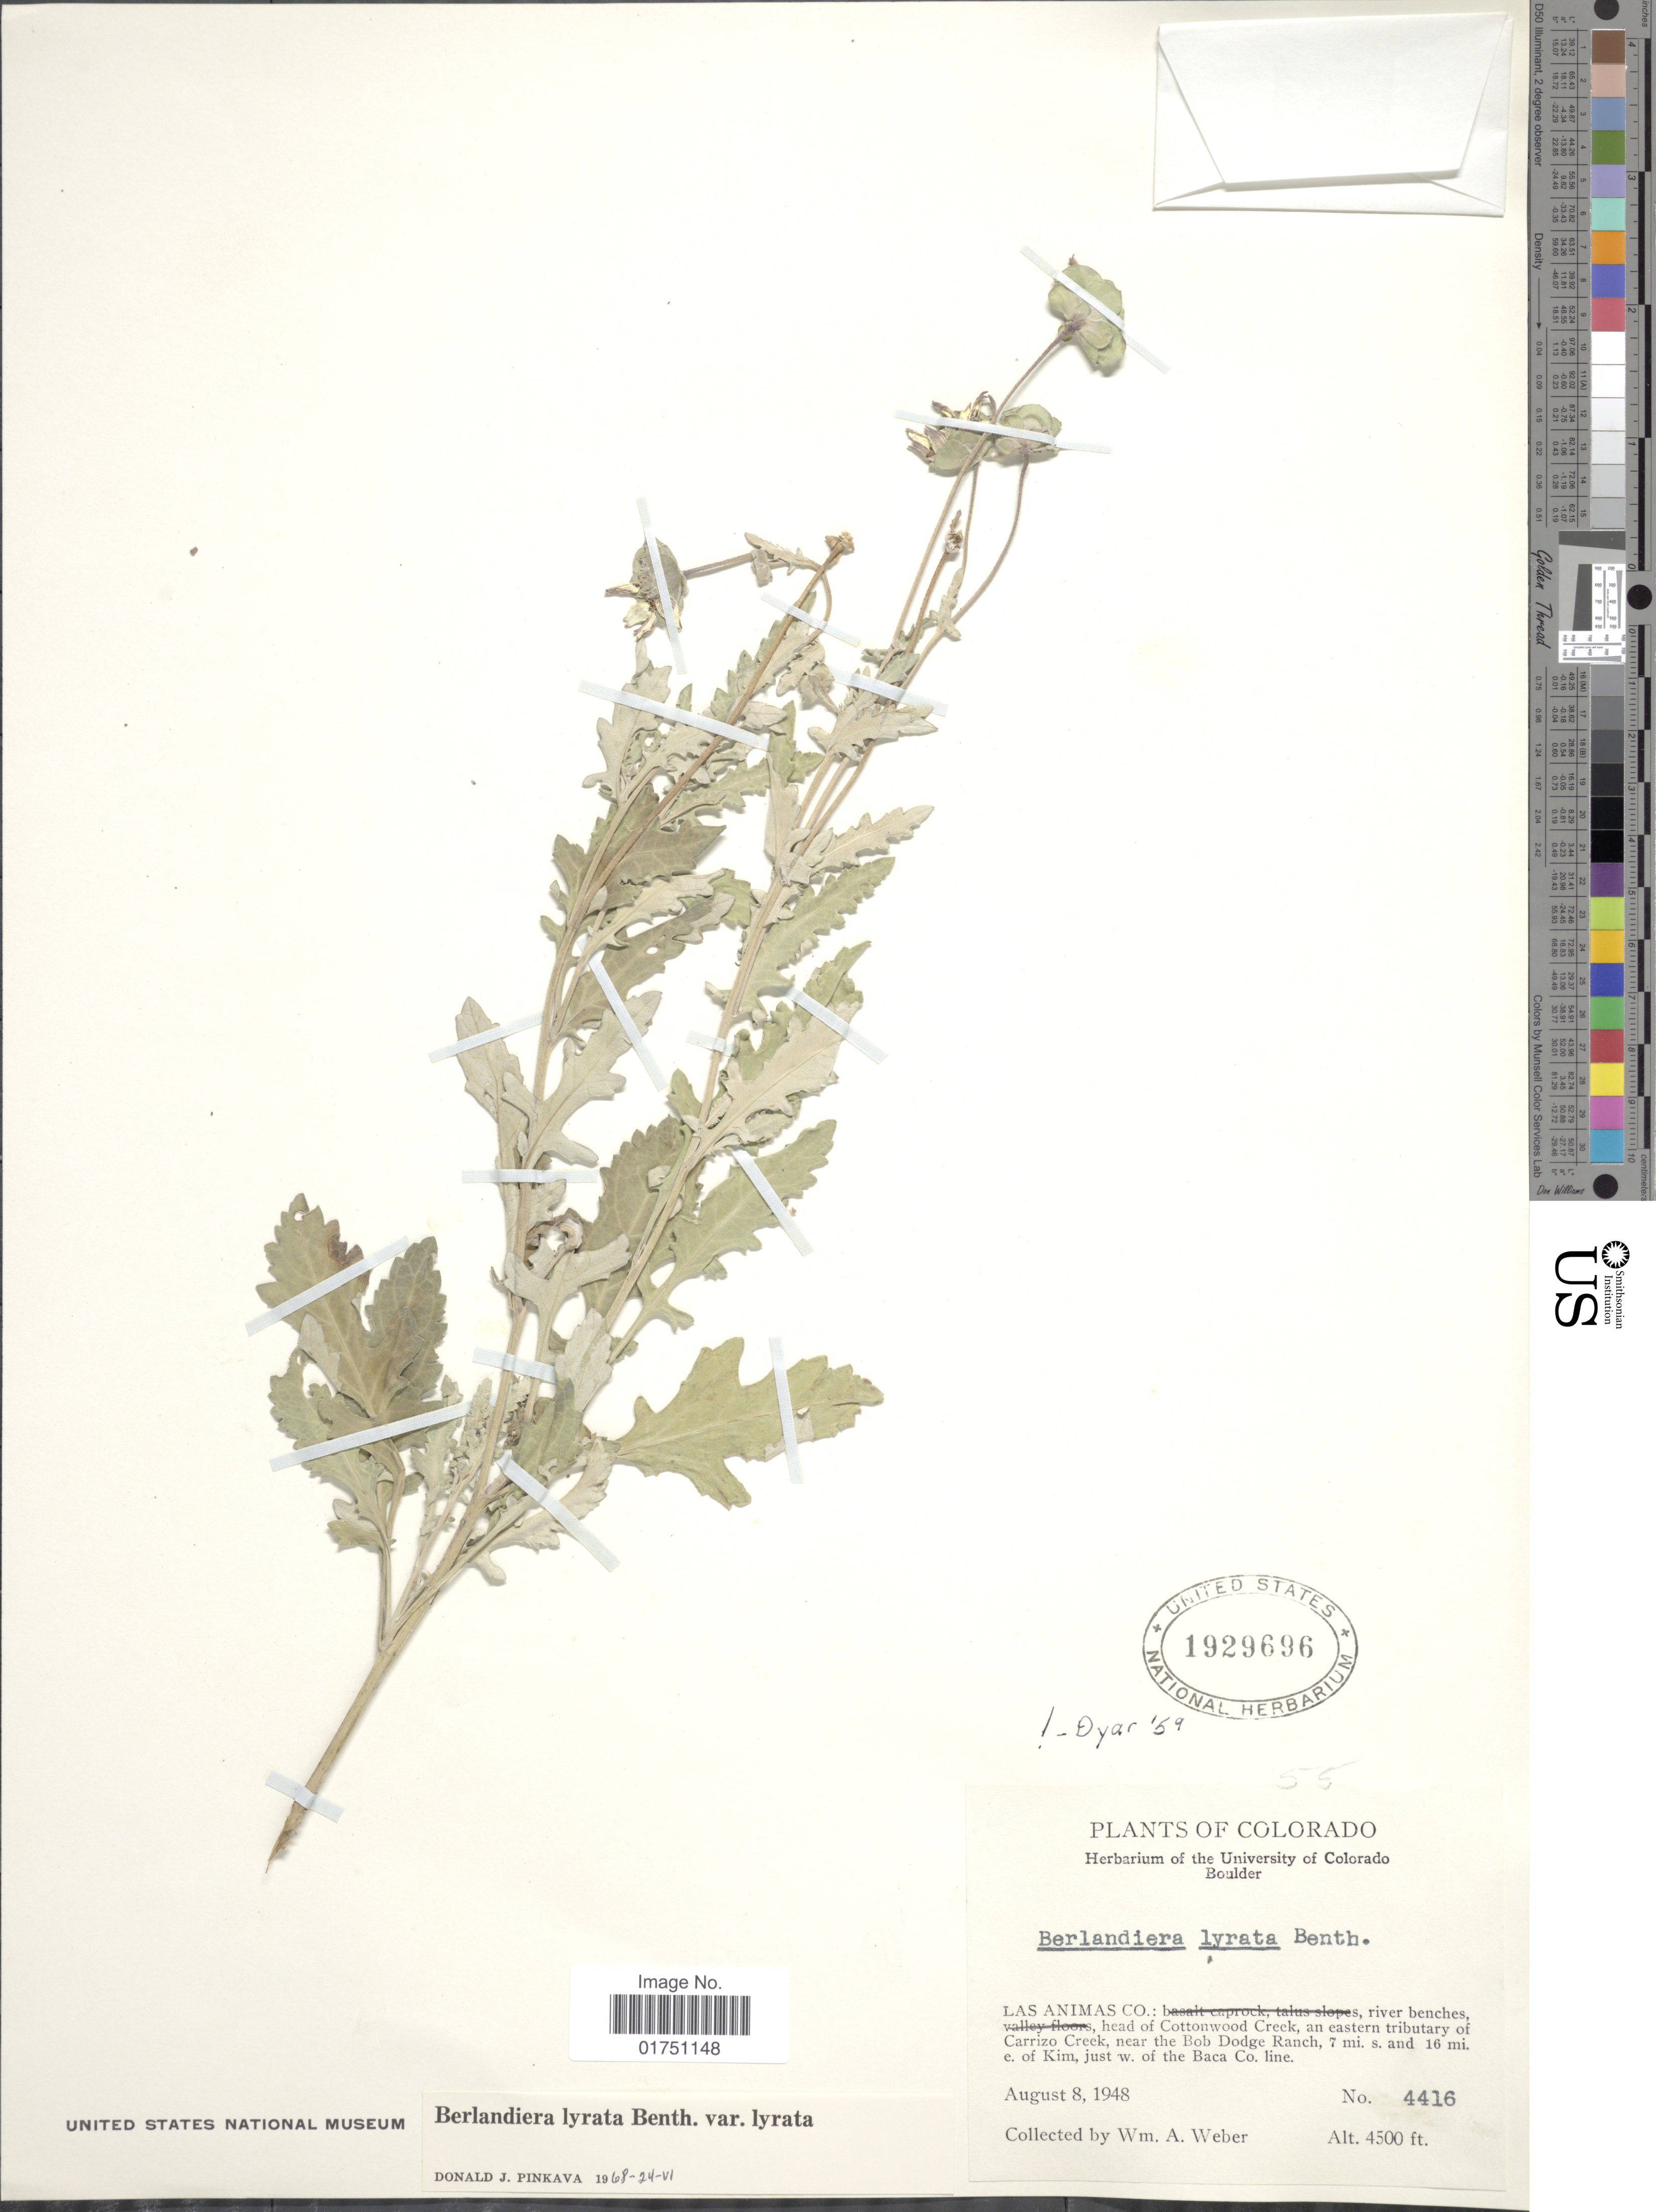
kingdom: Plantae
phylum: Tracheophyta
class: Magnoliopsida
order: Asterales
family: Asteraceae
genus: Berlandiera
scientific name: Berlandiera lyrata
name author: Benth.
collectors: W. A. Weber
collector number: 4416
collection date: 1948-08-08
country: United States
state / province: Colorado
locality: Las Animas Co.: river benches, head of Cottonwood Creek, an eastern tributary of Carrizo Creek, near the Bob Dodge Ranch, 7 mi. s. and 16 mi. e. of Kim, just w. of the Baca Co. line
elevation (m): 1372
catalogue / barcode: US 1929696